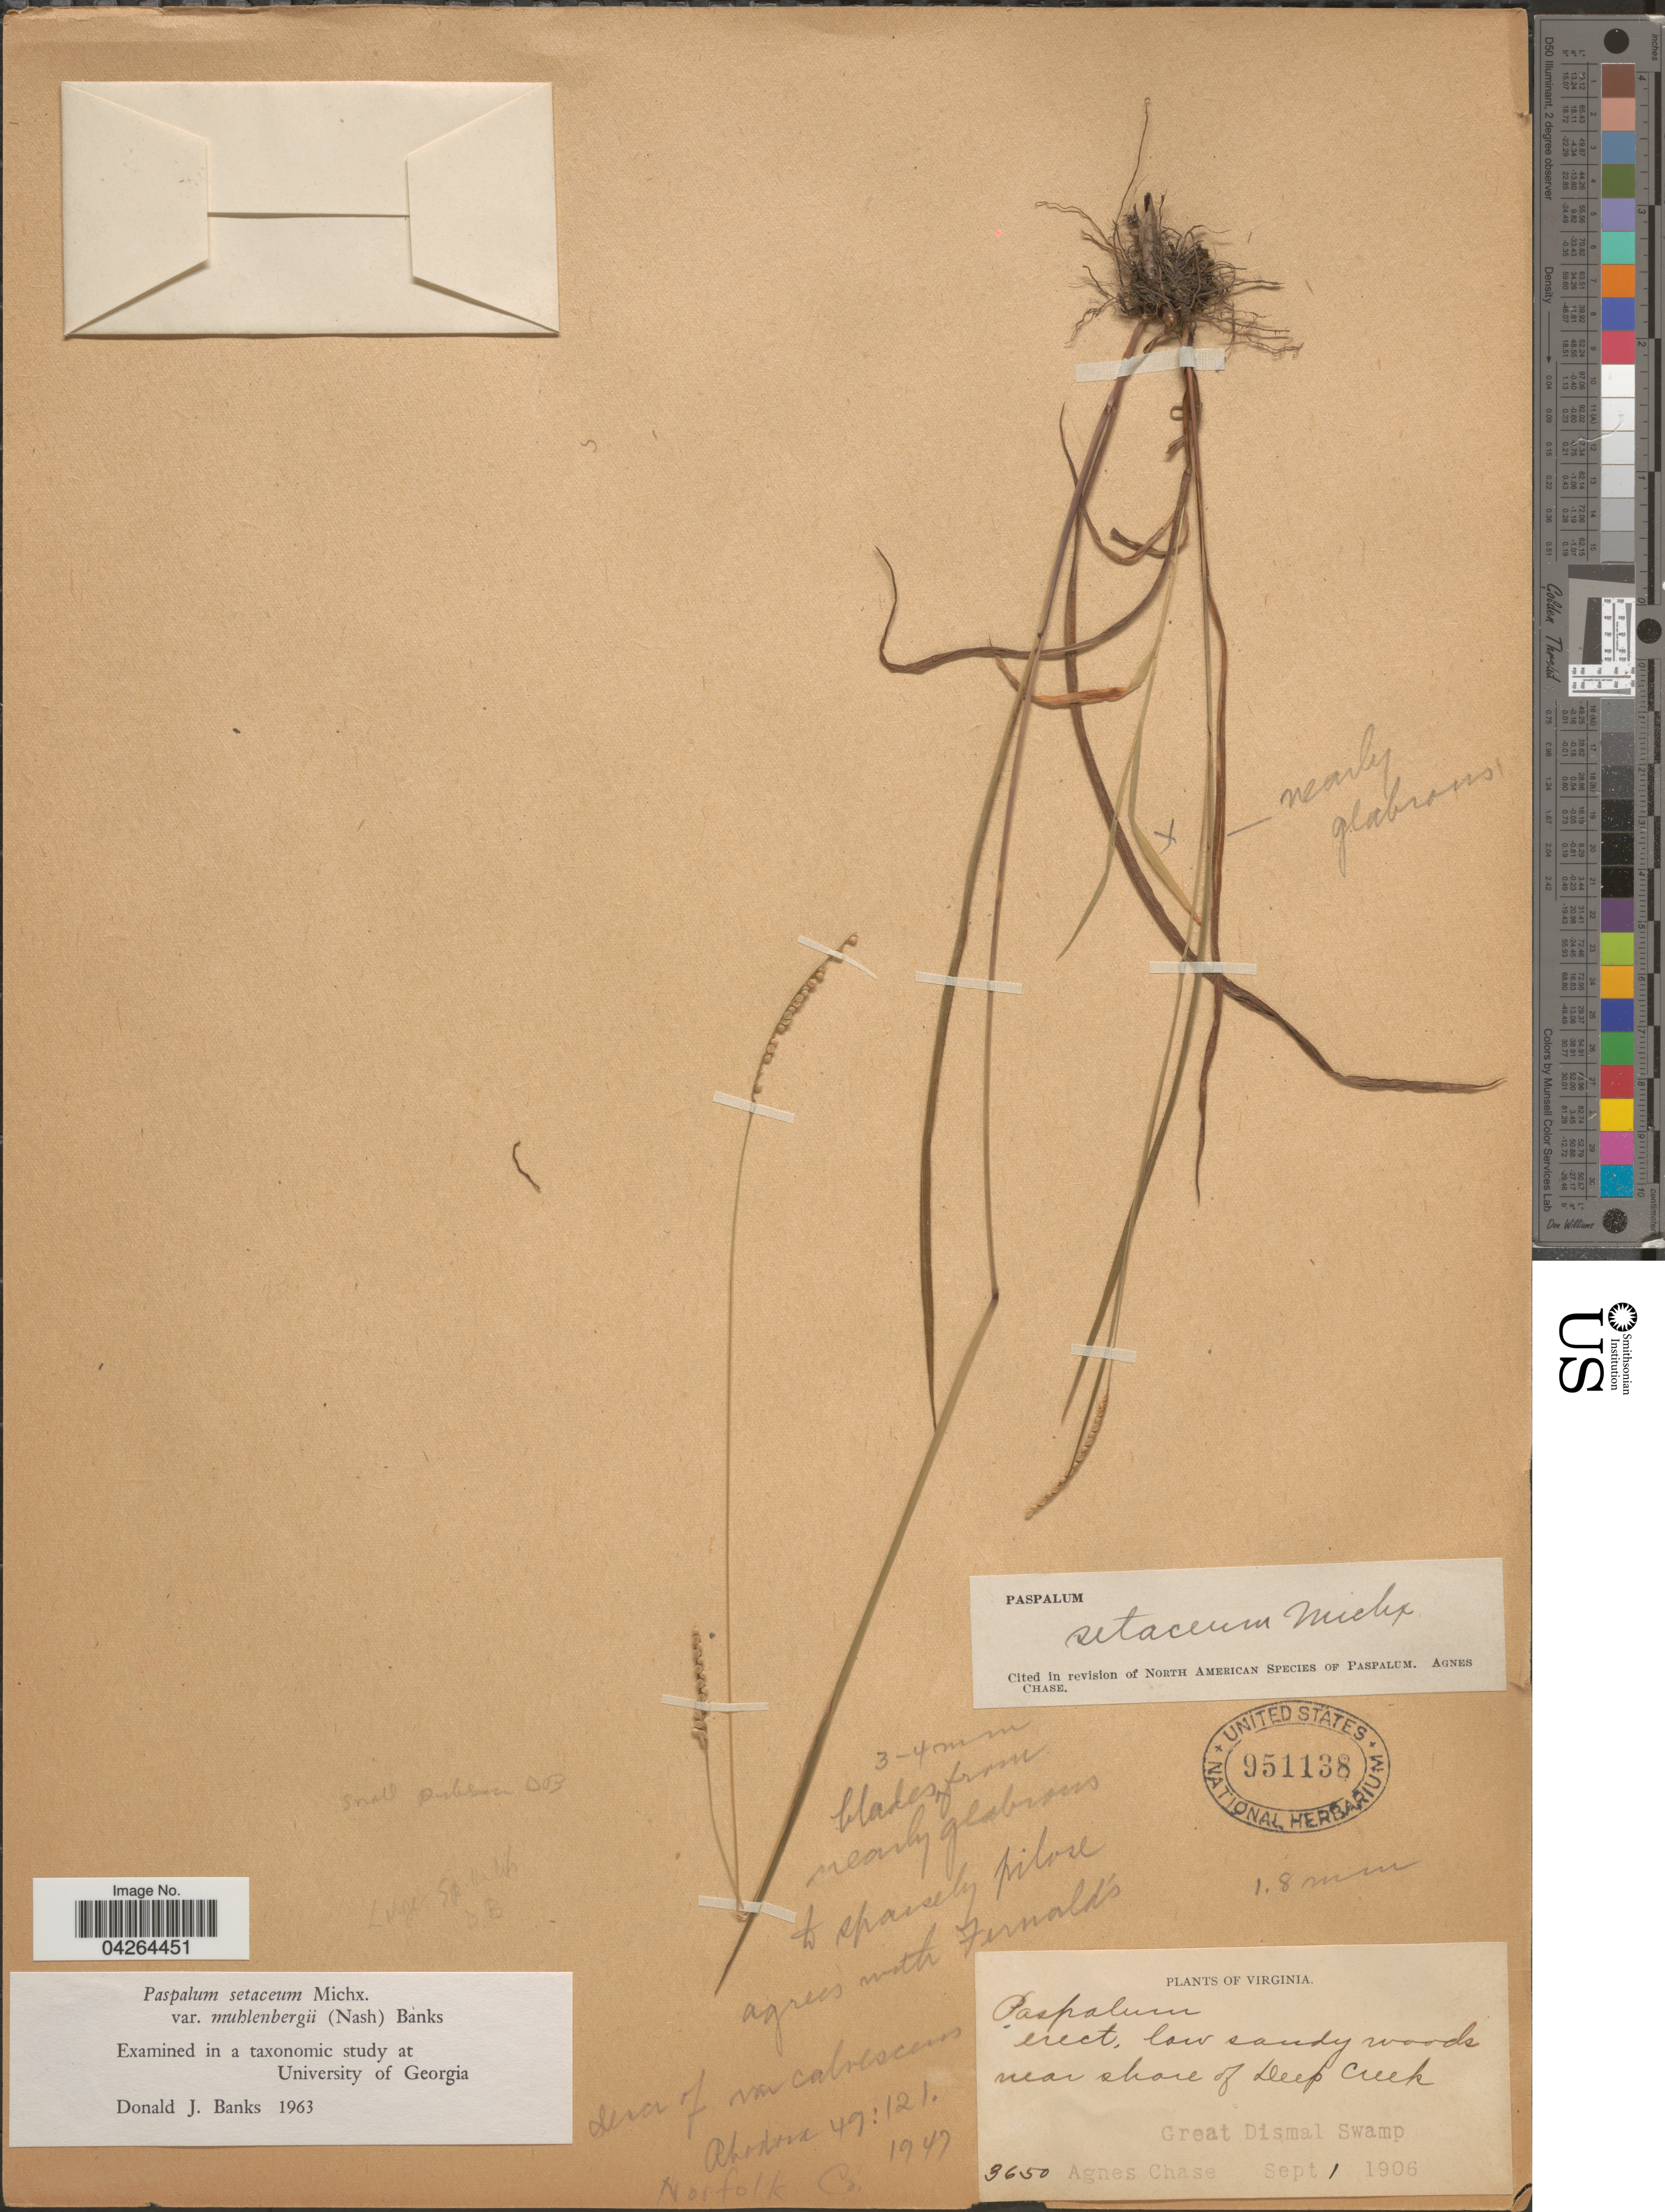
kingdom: Plantae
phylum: Tracheophyta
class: Liliopsida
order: Poales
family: Poaceae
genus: Paspalum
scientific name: Paspalum setaceum var. muhlenbergii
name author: (Nash) D.J. Banks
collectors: A. Chase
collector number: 3650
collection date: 1906-09-01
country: United States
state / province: Virginia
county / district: City of Norfolk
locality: Low sandy woods near shore of Deep Creek. Great Dismal Swamp.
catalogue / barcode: US 951138